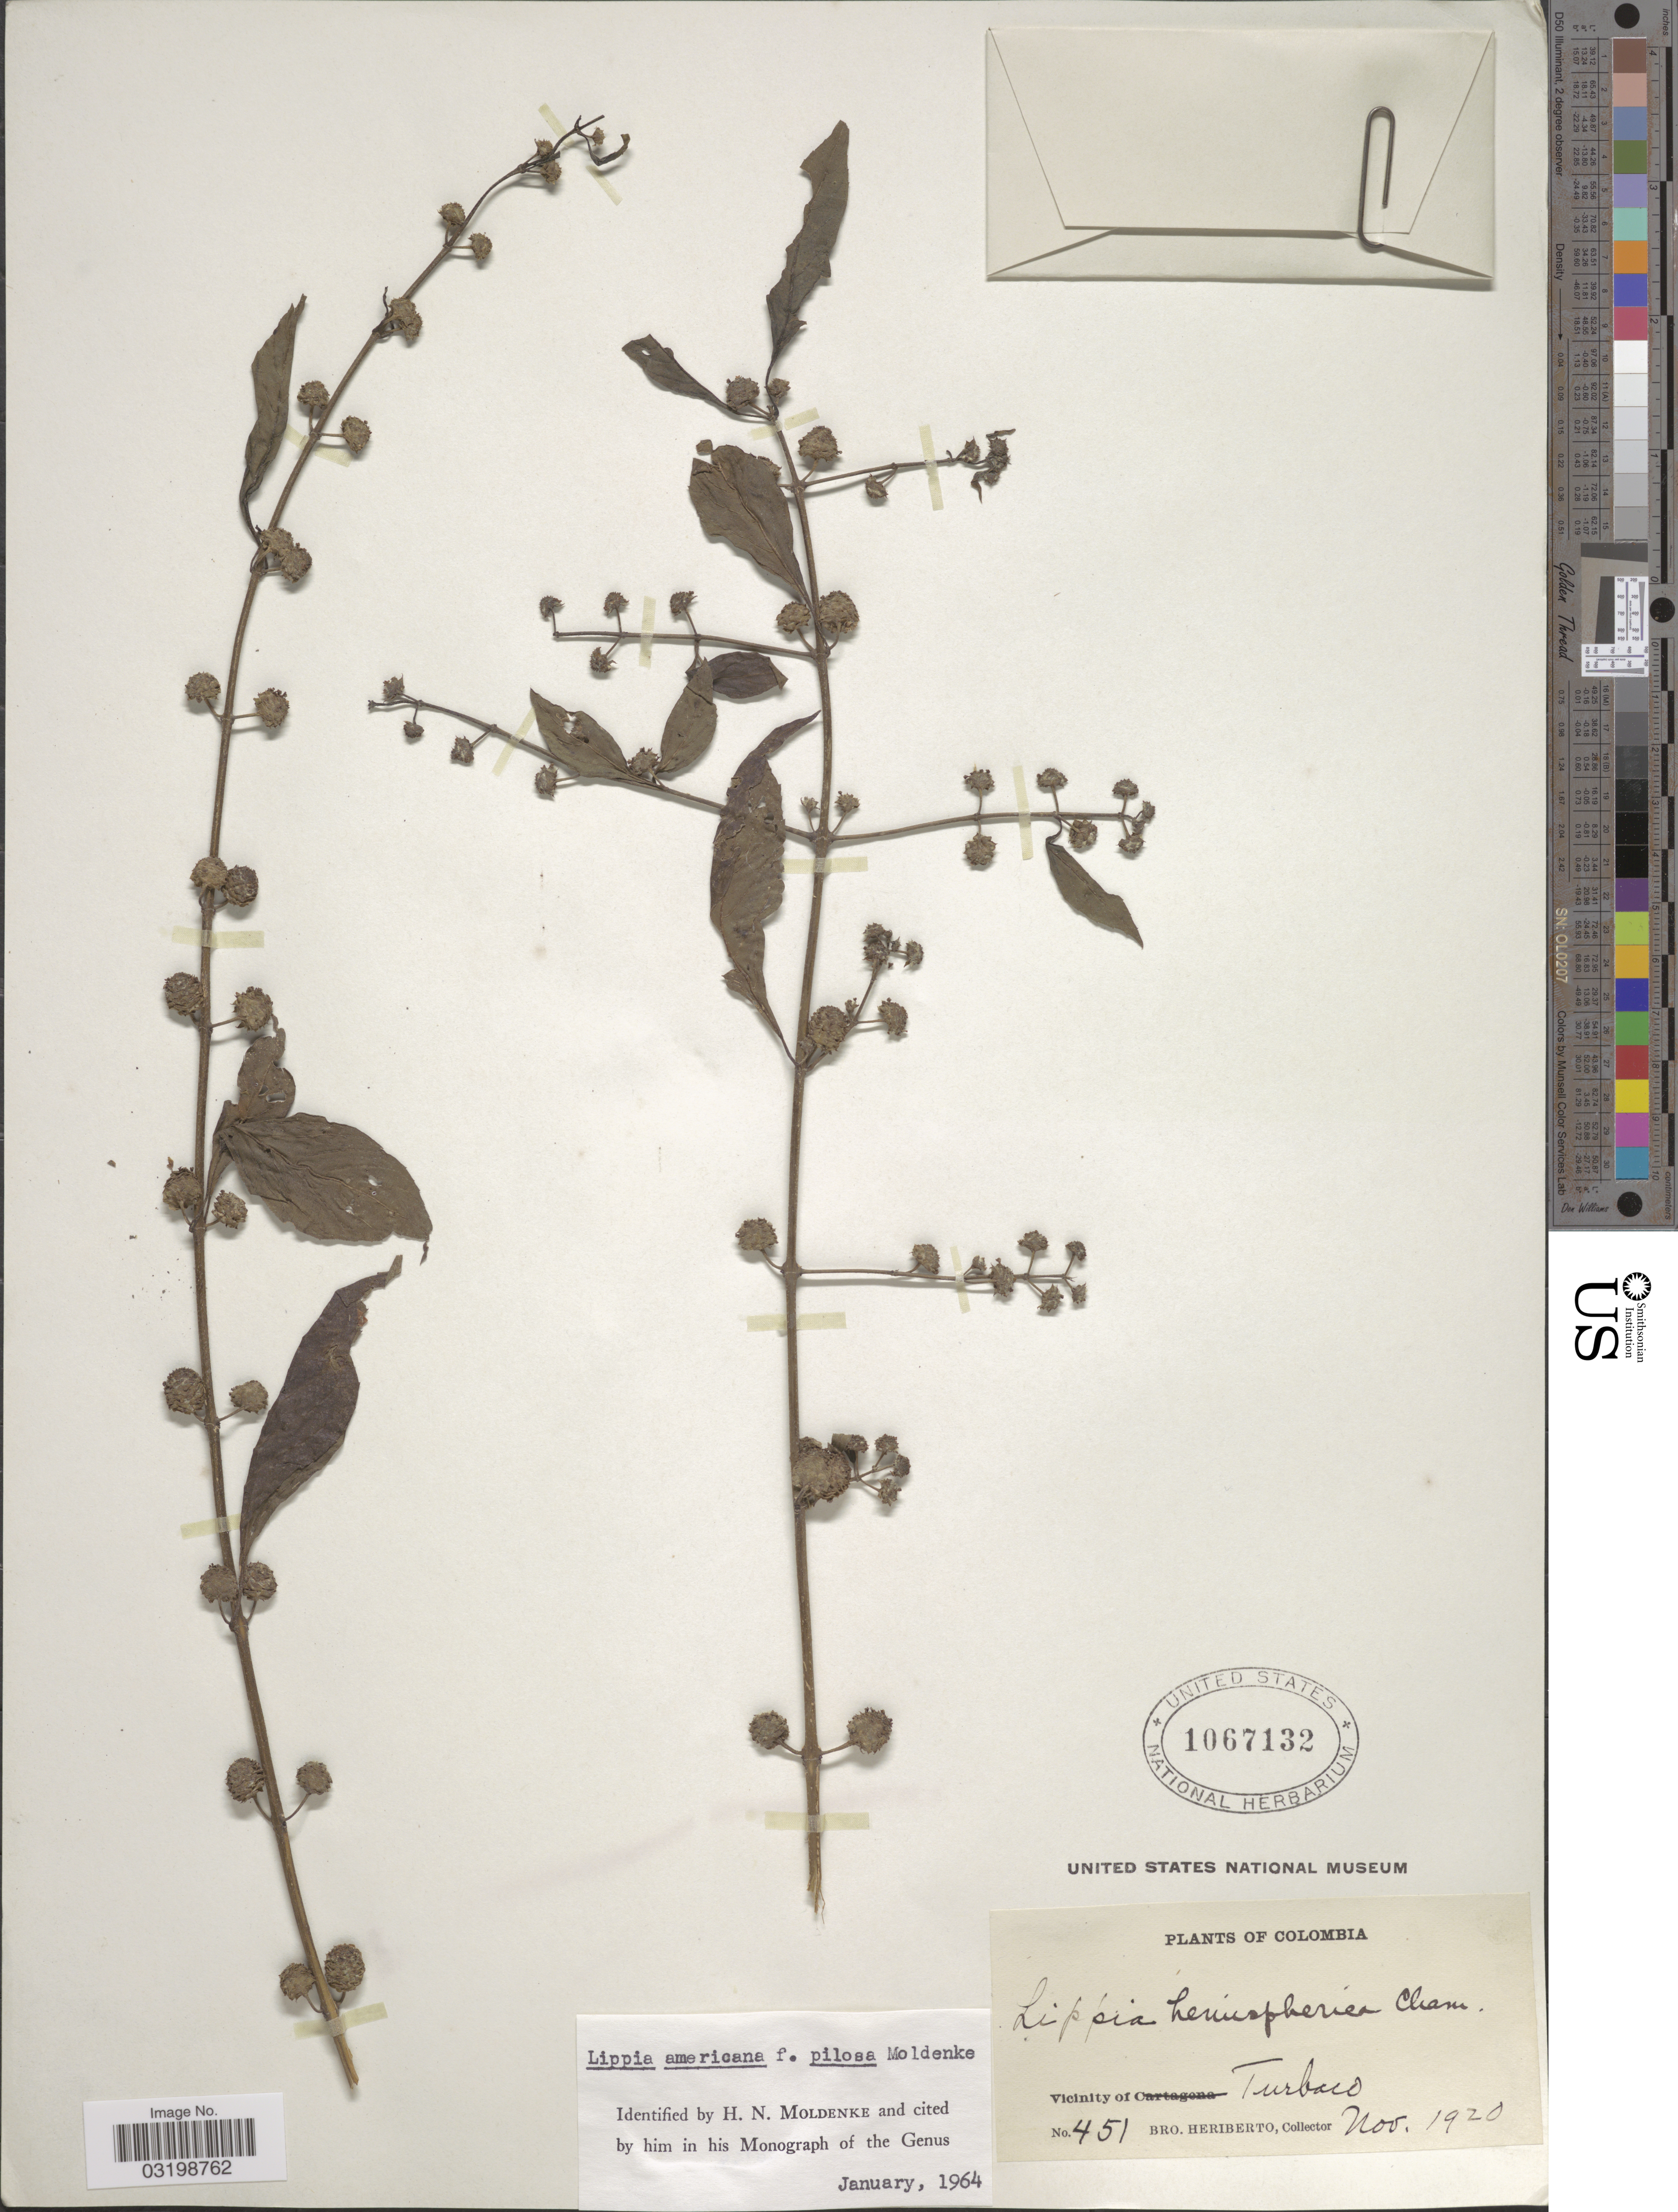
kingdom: Plantae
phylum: Tracheophyta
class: Magnoliopsida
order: Lamiales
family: Verbenaceae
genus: Lippia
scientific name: Lippia americana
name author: L.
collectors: B. Heriberto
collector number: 451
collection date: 1920-11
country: Colombia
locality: Vicinity of Turbaco.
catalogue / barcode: US 1067132